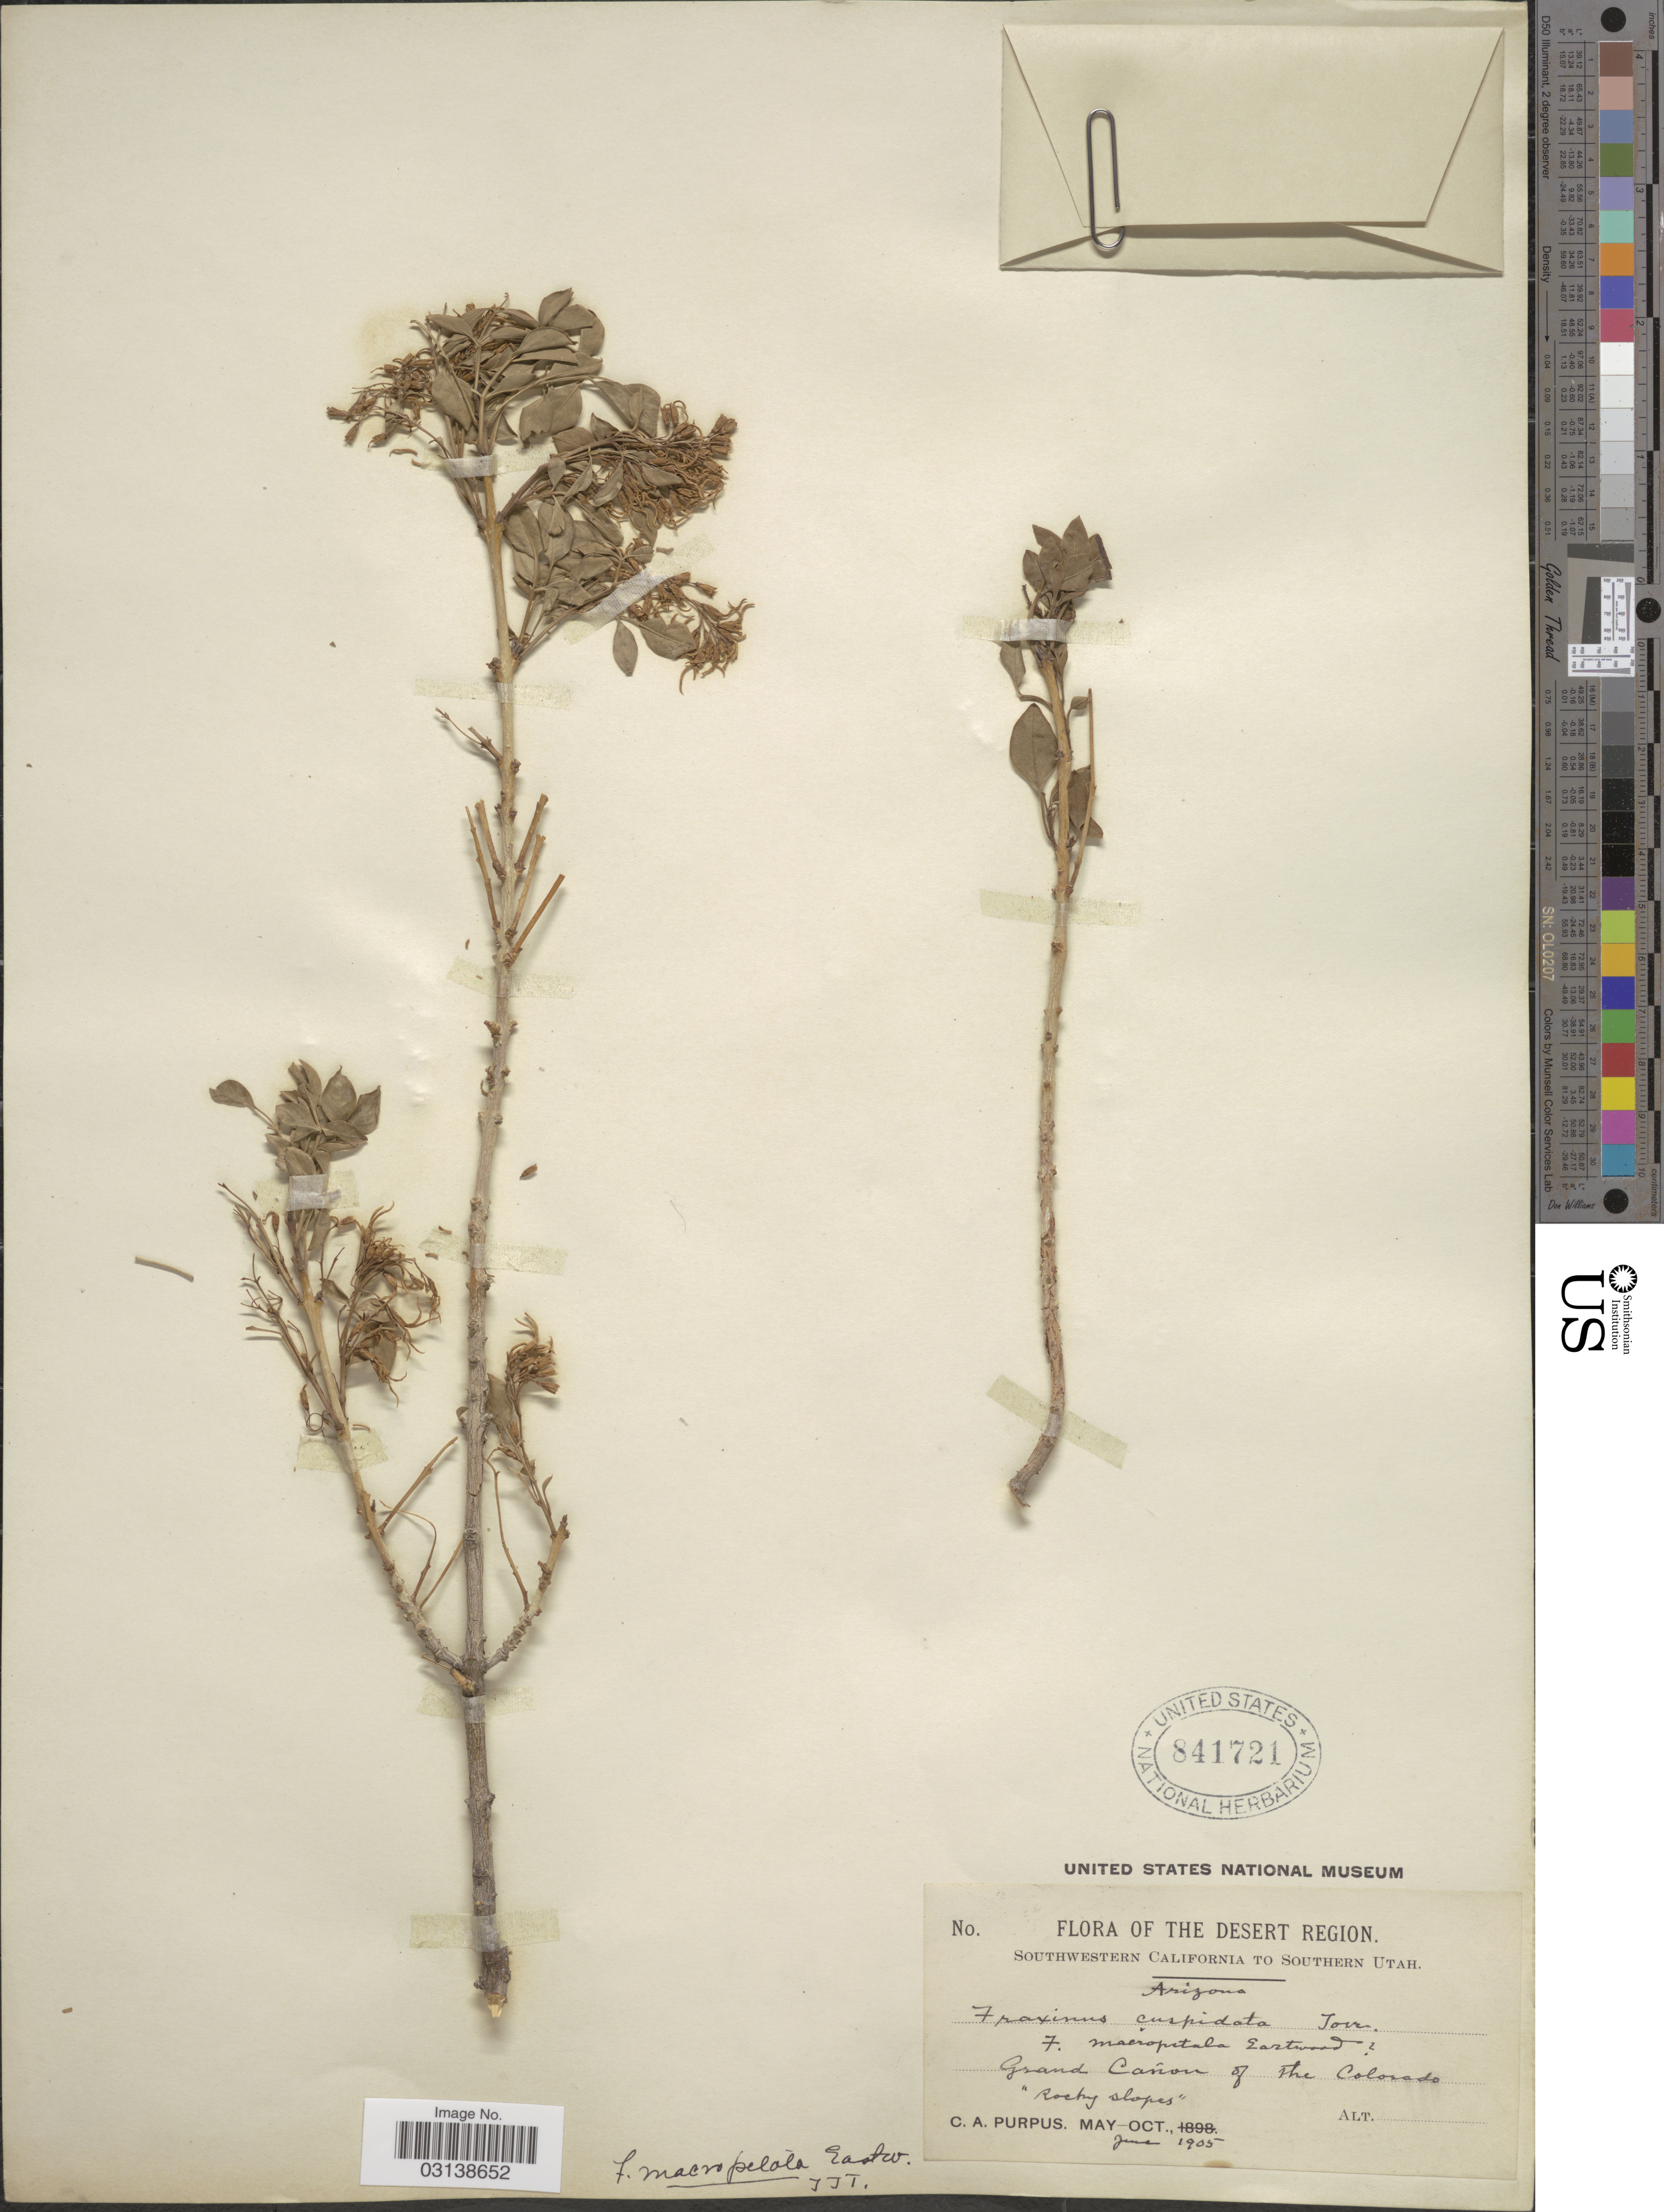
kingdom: Plantae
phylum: Tracheophyta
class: Magnoliopsida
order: Lamiales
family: Oleaceae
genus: Fraxinus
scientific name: Fraxinus cuspidata var. macropetala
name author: (Eastw.) Rehder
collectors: C. A. Purpus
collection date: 1905-06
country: United States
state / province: Colorado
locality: The Desert Region. Grand Cañon of the Colorado "Rocky slopes".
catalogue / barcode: US 841721